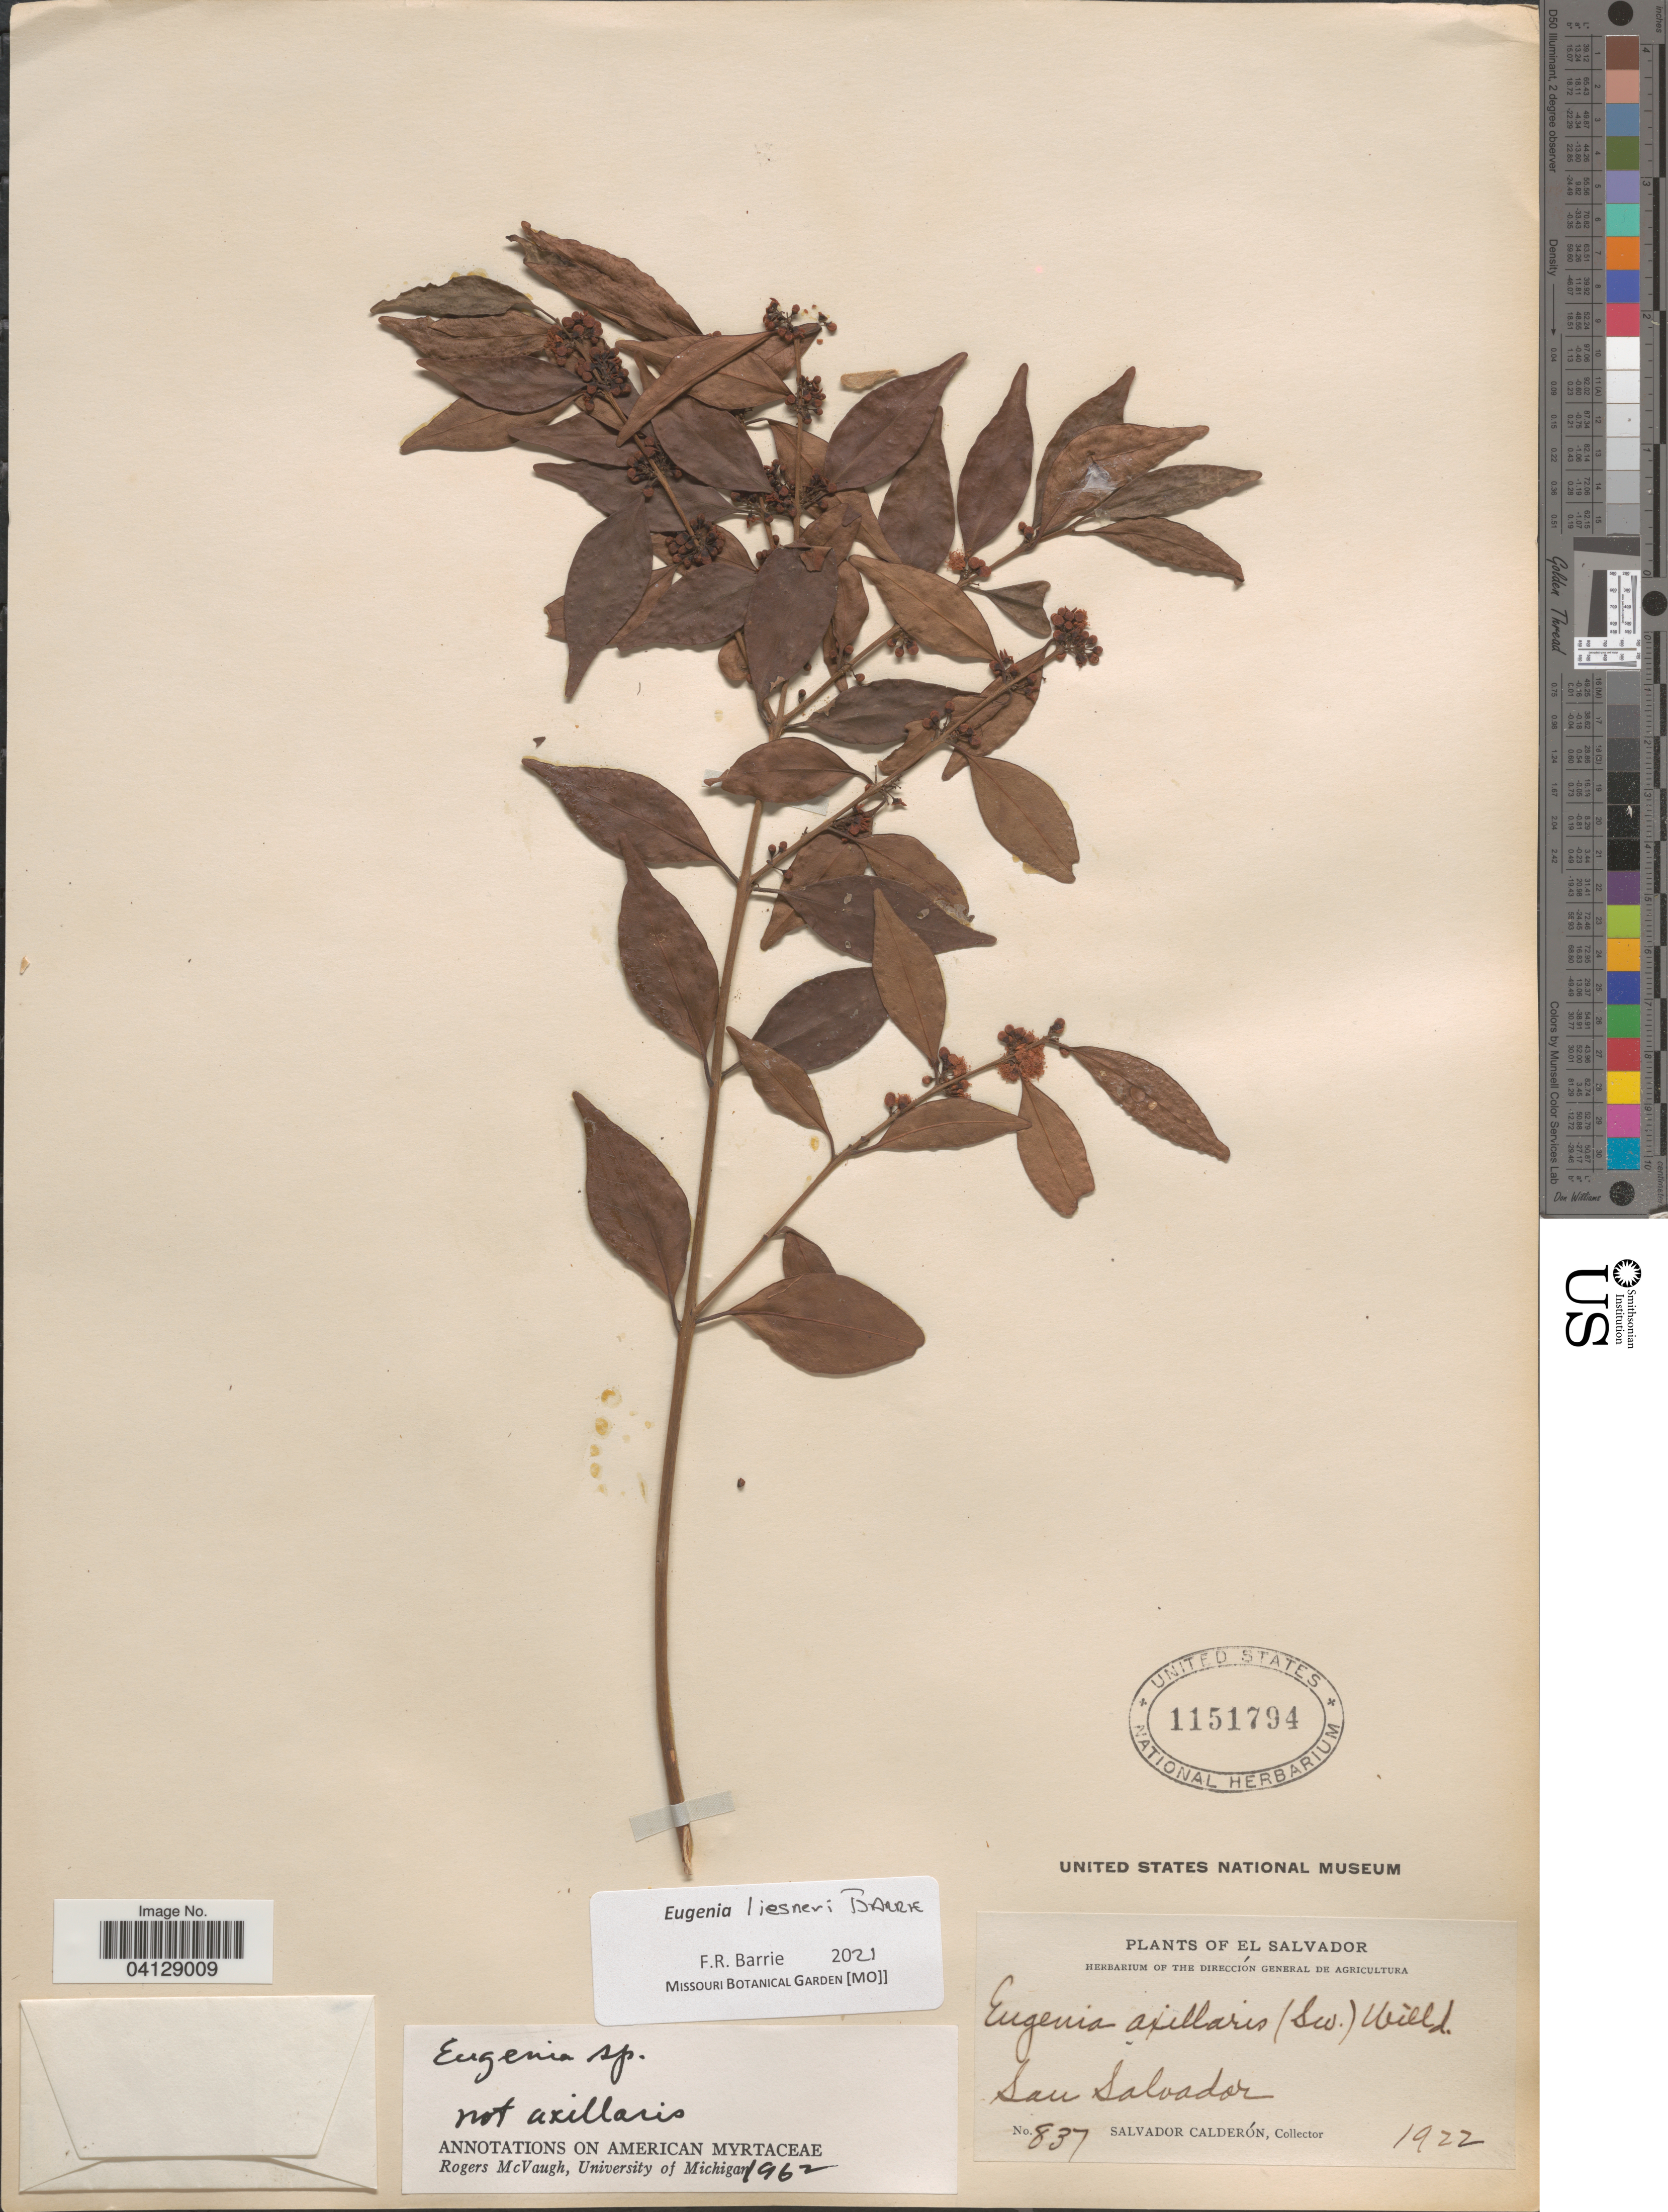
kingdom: Plantae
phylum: Tracheophyta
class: Magnoliopsida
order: Myrtales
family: Myrtaceae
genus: Eugenia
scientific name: Eugenia liesneri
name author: Barrie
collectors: S. Calderón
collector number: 837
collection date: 1922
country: El Salvador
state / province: San Salvador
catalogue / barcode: US 1151794